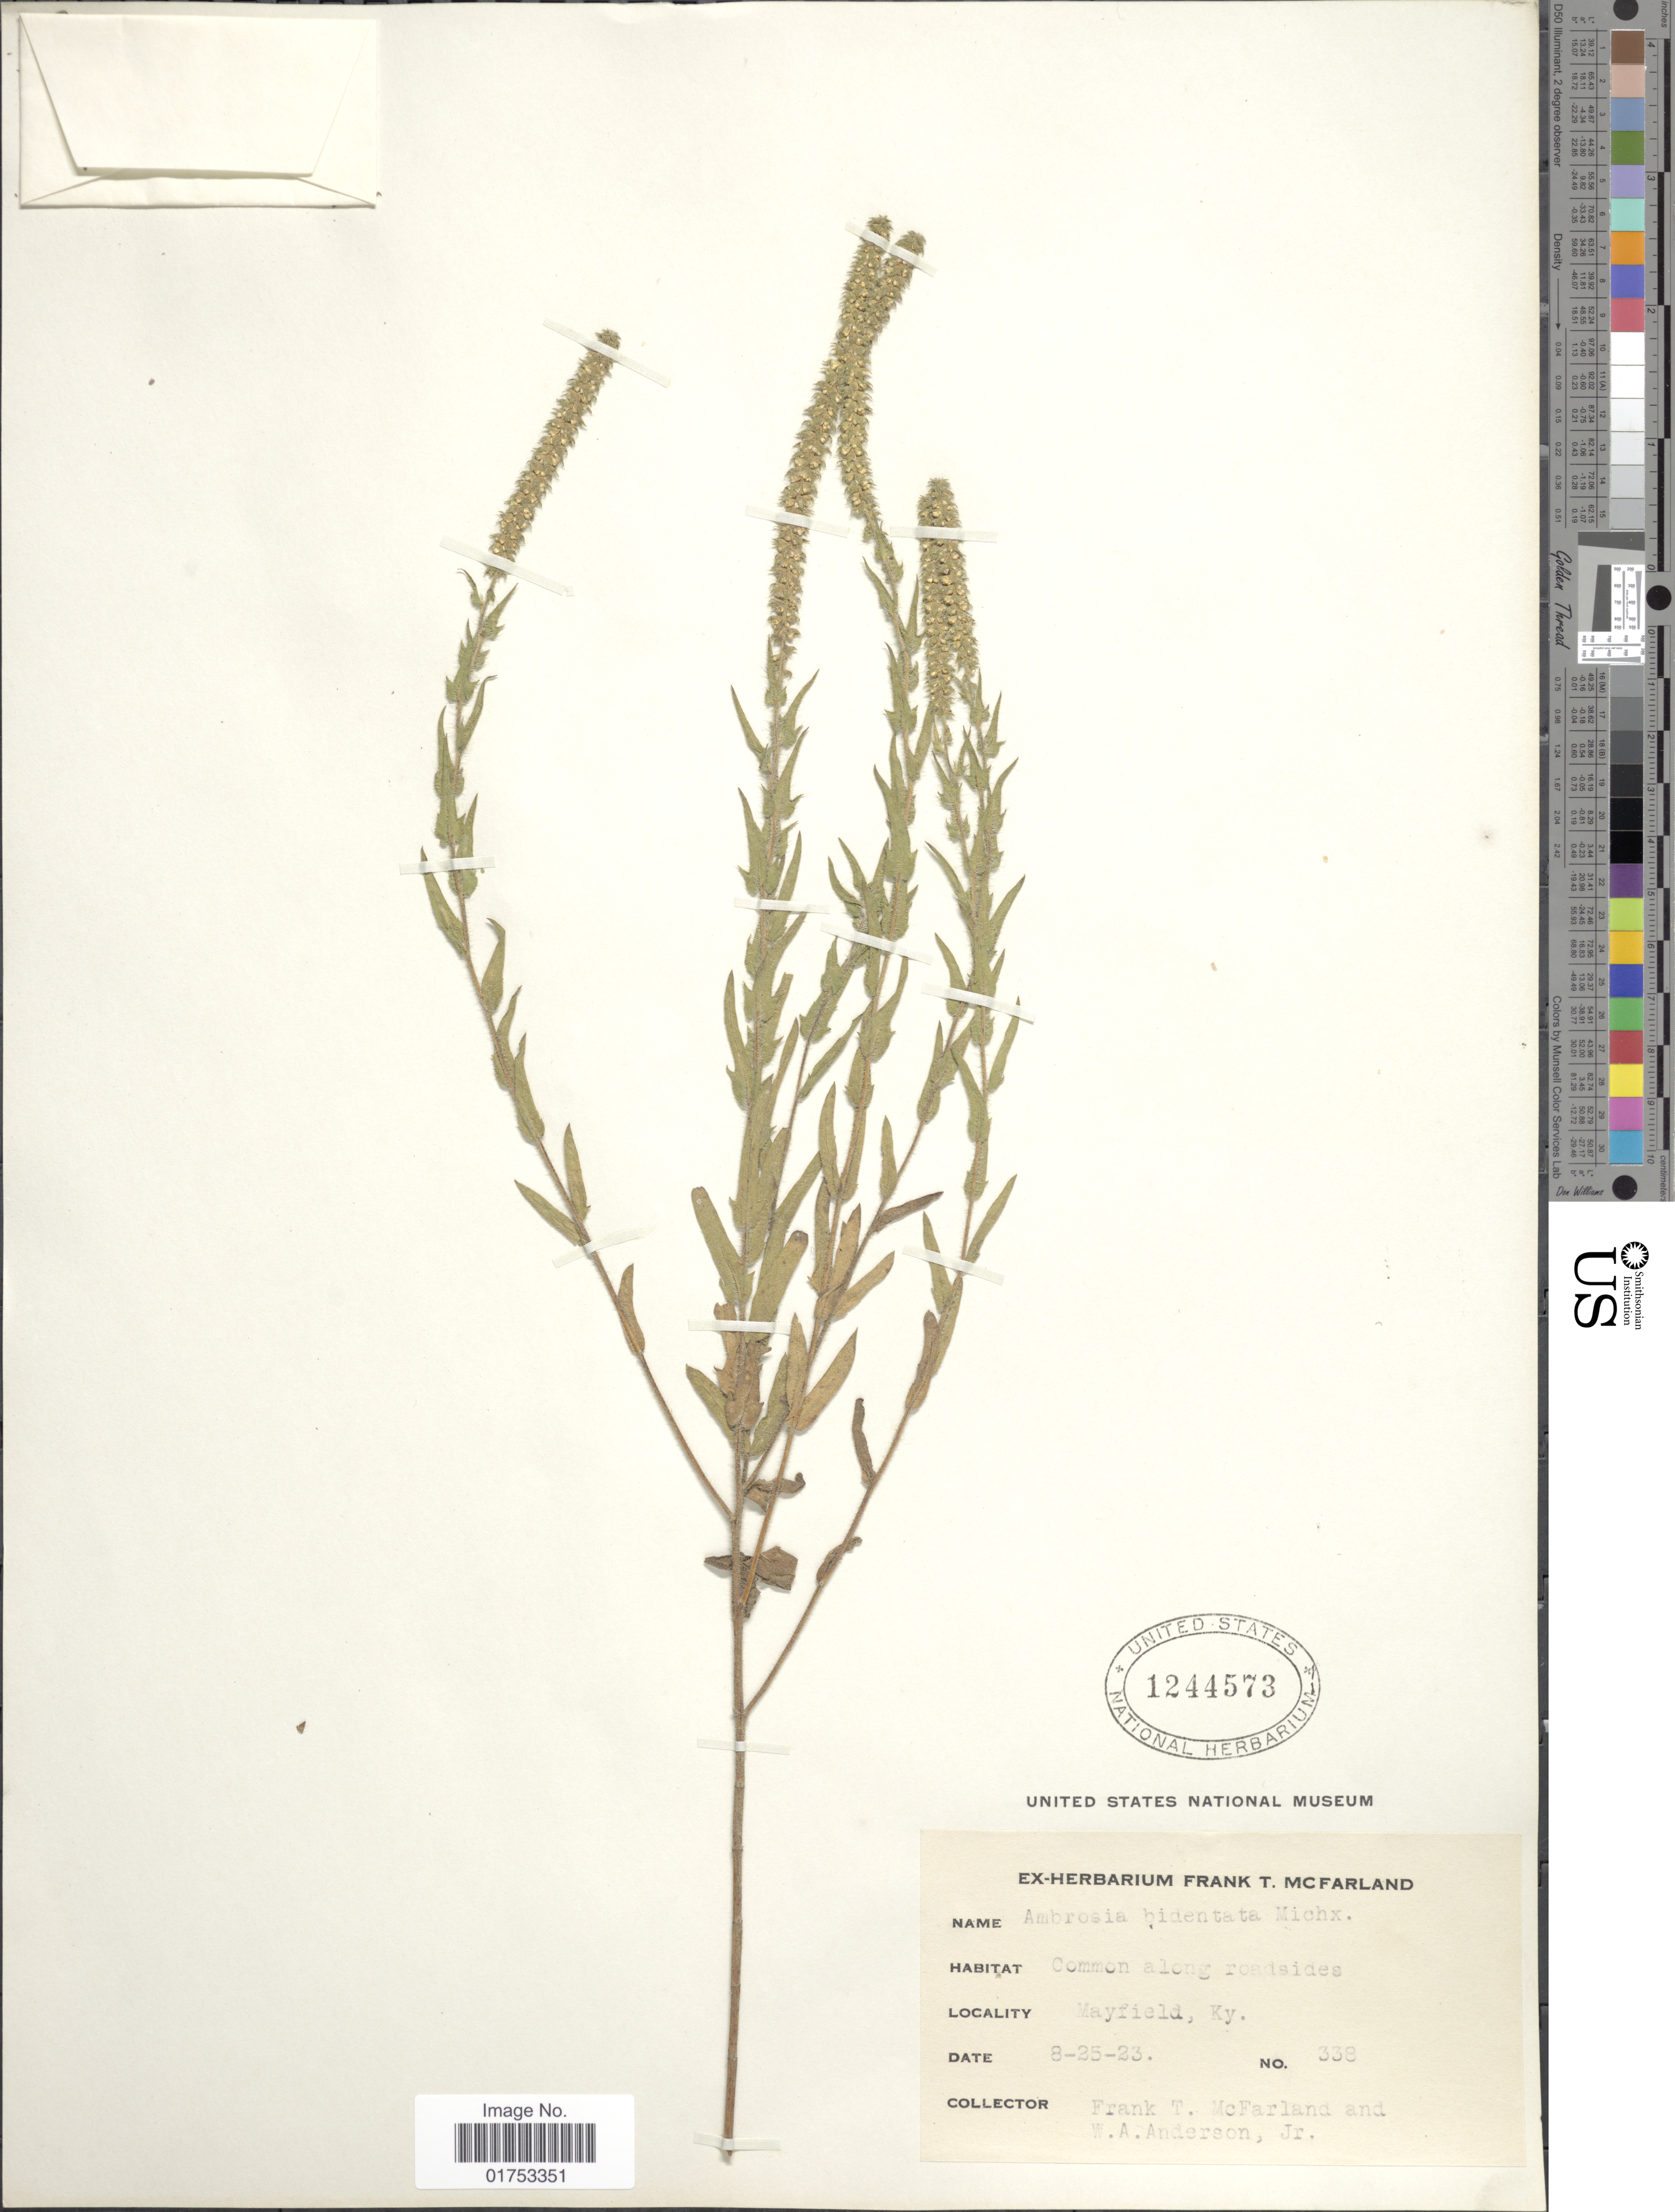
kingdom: Plantae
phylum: Tracheophyta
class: Magnoliopsida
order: Asterales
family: Asteraceae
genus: Ambrosia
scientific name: Ambrosia bidentata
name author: Michx.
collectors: F. McFarland & W. A. Anderson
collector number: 338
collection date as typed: Transcribed d/m/y: 25/8/23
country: United States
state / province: Kentucky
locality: Mayfield, Ky.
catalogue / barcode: US 1244573